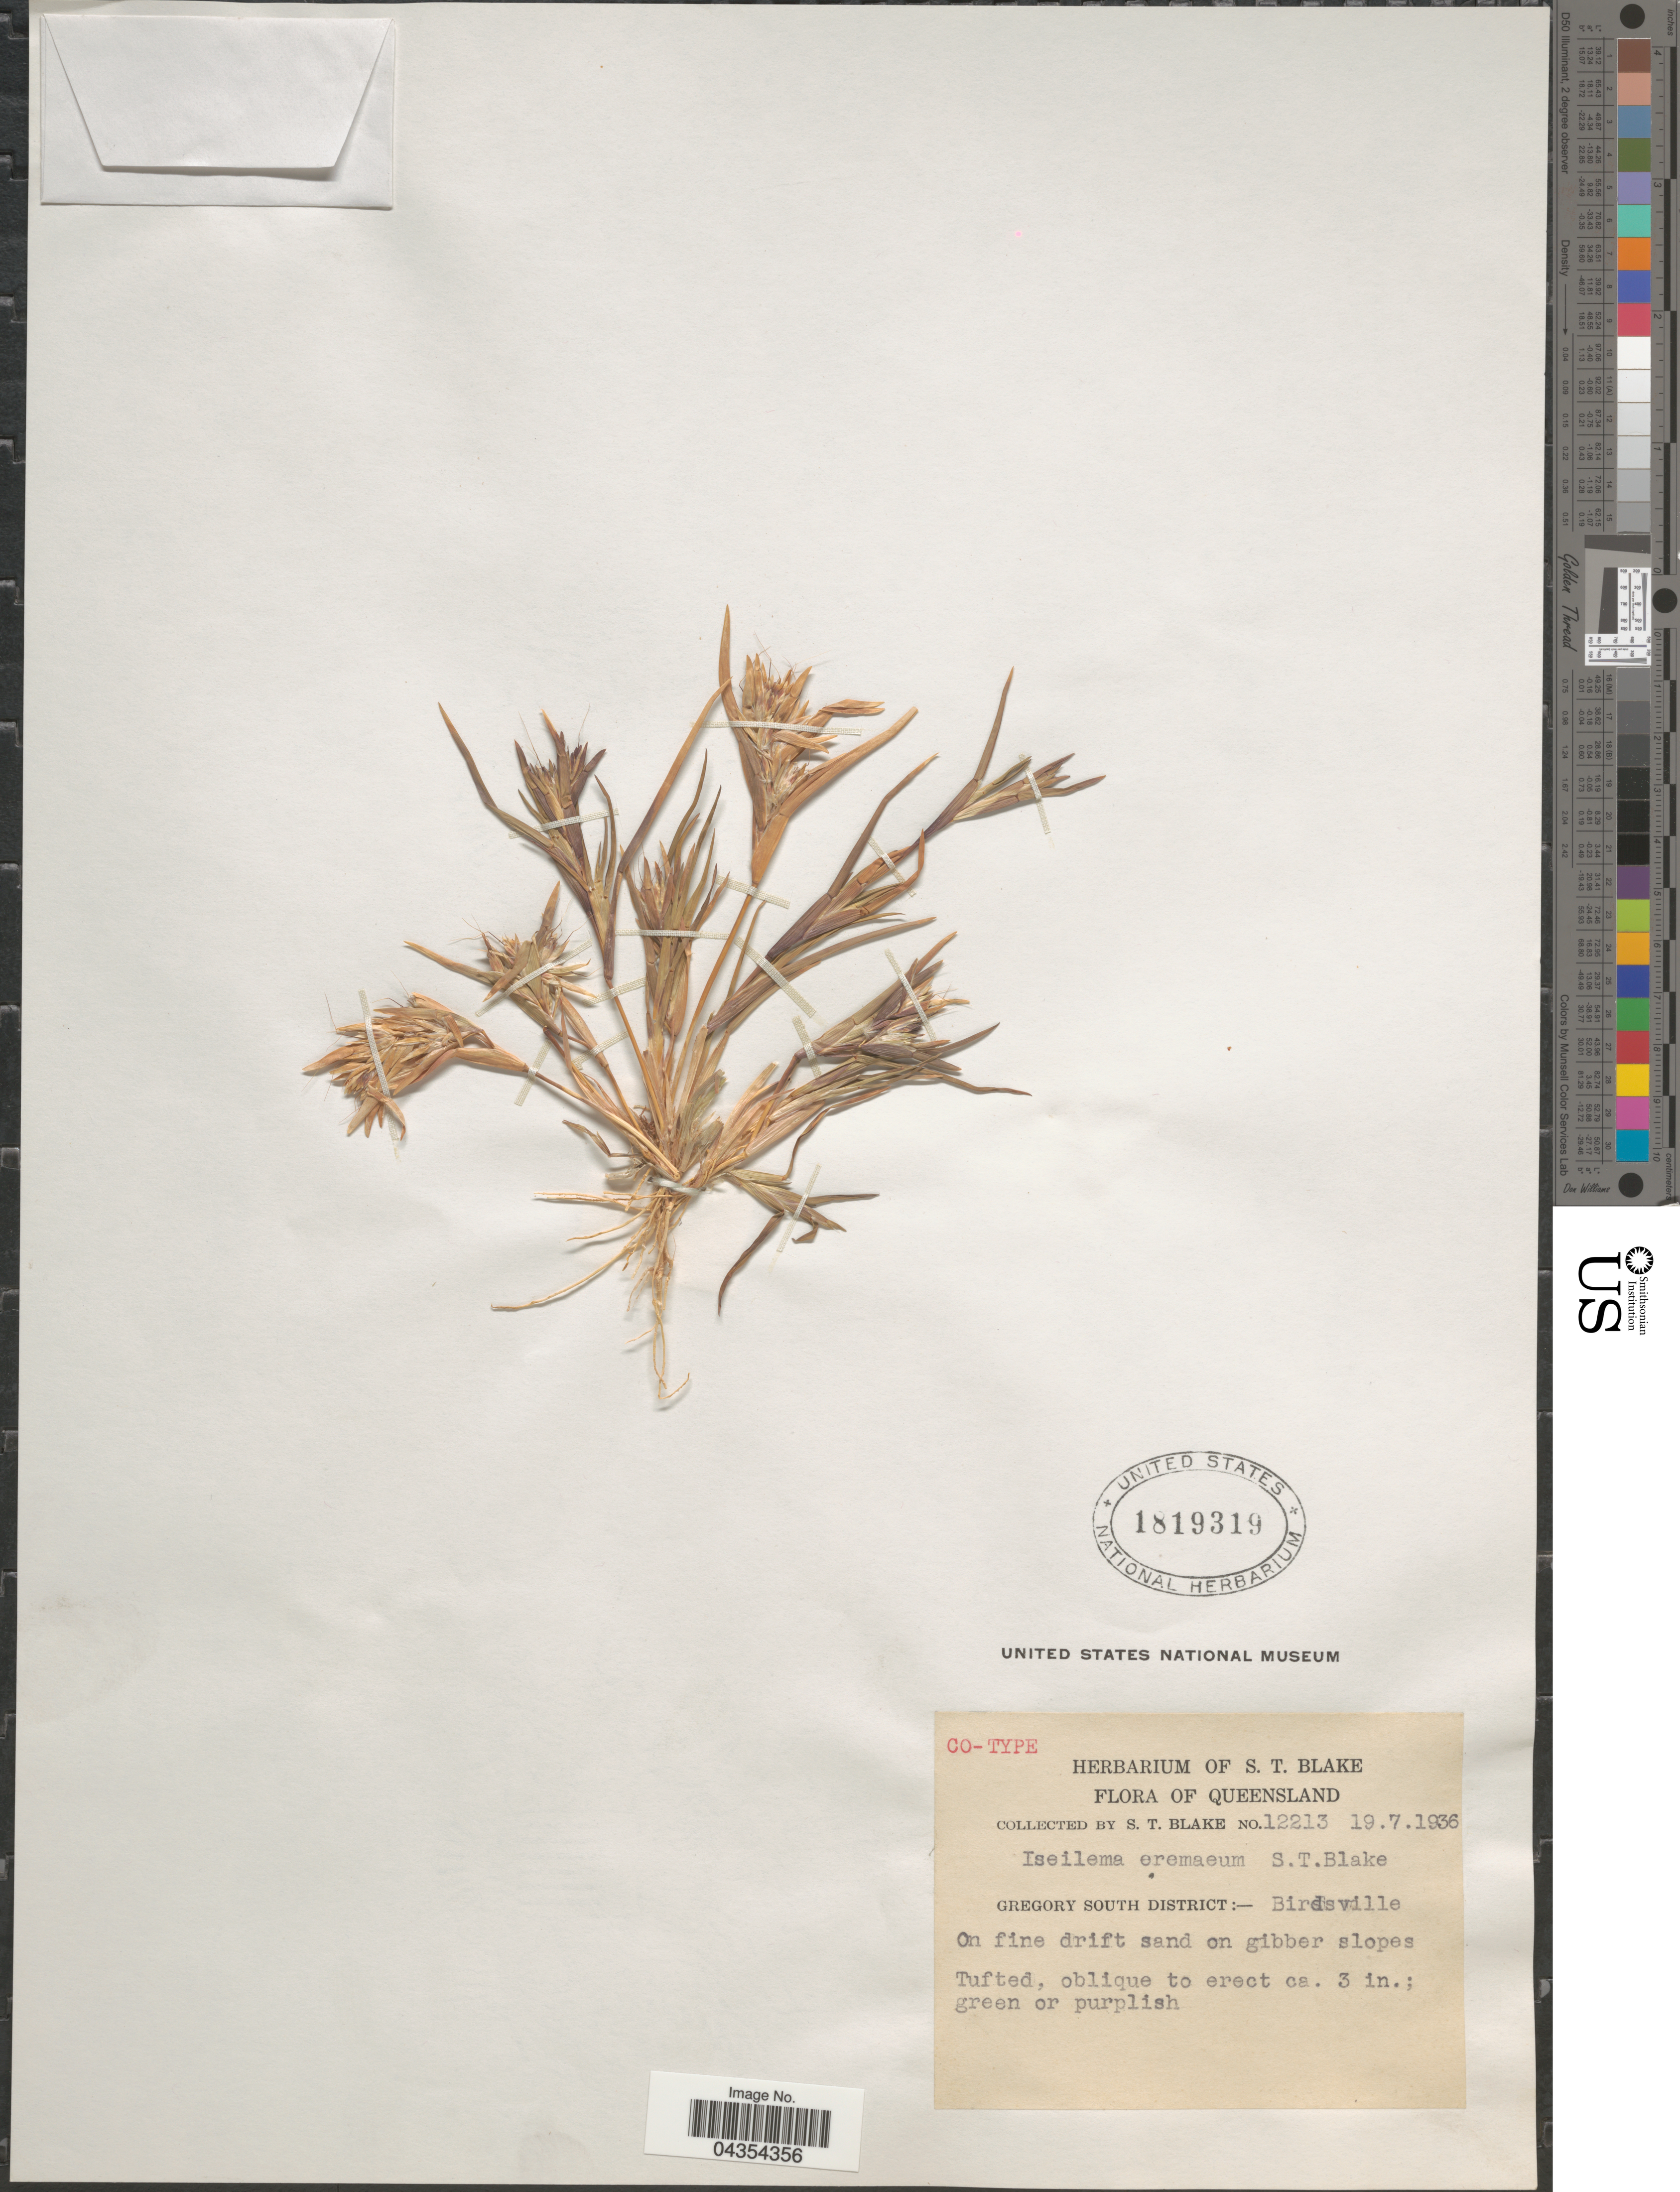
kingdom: Plantae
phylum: Tracheophyta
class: Liliopsida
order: Poales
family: Poaceae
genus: Iseilema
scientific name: Iseilema eremaeum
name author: S.T. Blake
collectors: S. T. Blake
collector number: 12213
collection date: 1936-07-19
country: Australia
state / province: Queensland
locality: Gregory South District:- Birdsville.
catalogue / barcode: US 1819319